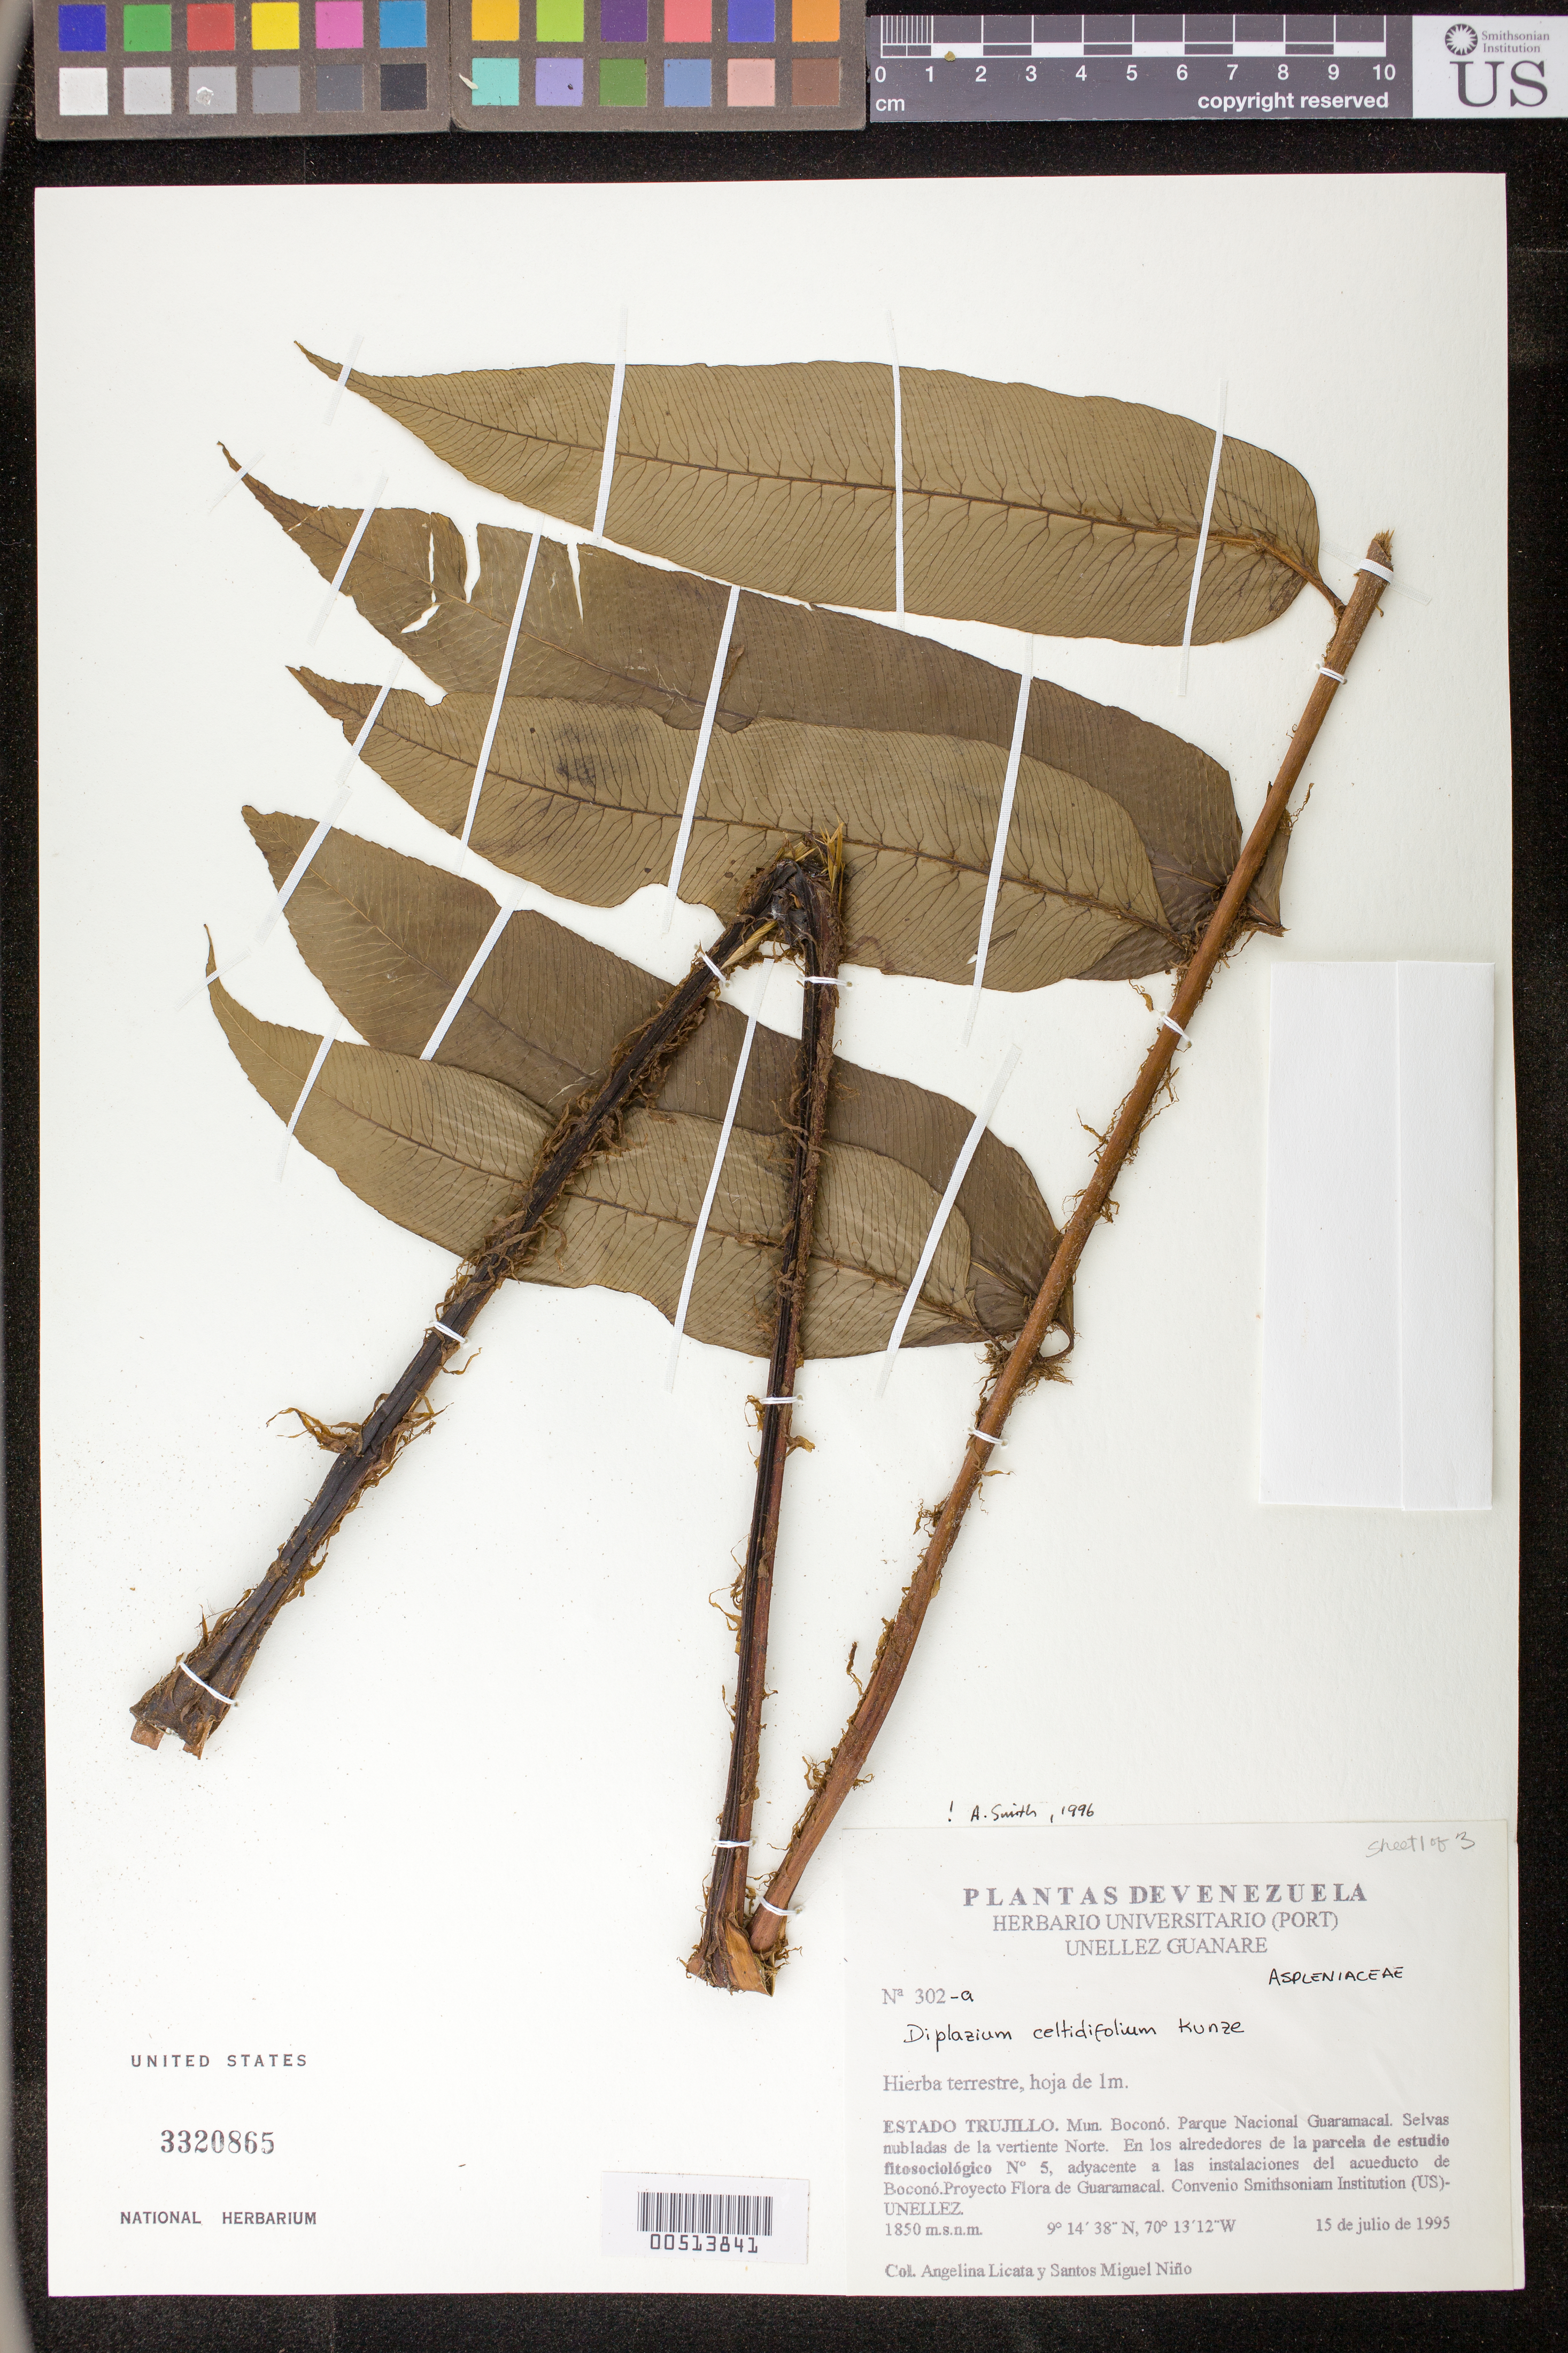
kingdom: Plantae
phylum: Tracheophyta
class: Polypodiopsida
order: Polypodiales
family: Athyriaceae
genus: Diplazium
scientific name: Diplazium celtidifolium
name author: Kunze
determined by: Smith, A.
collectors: A. Licata & S. M. Niño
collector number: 302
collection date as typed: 15 Jul 1995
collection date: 1995-07-15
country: Venezuela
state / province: Trujillo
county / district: Boconó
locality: Parque Nacional Guaramacal, vertiente N, adyacente a las instalaciones del acueducto de Boconó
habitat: Selvas nubladas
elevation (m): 1850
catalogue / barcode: US 3320865